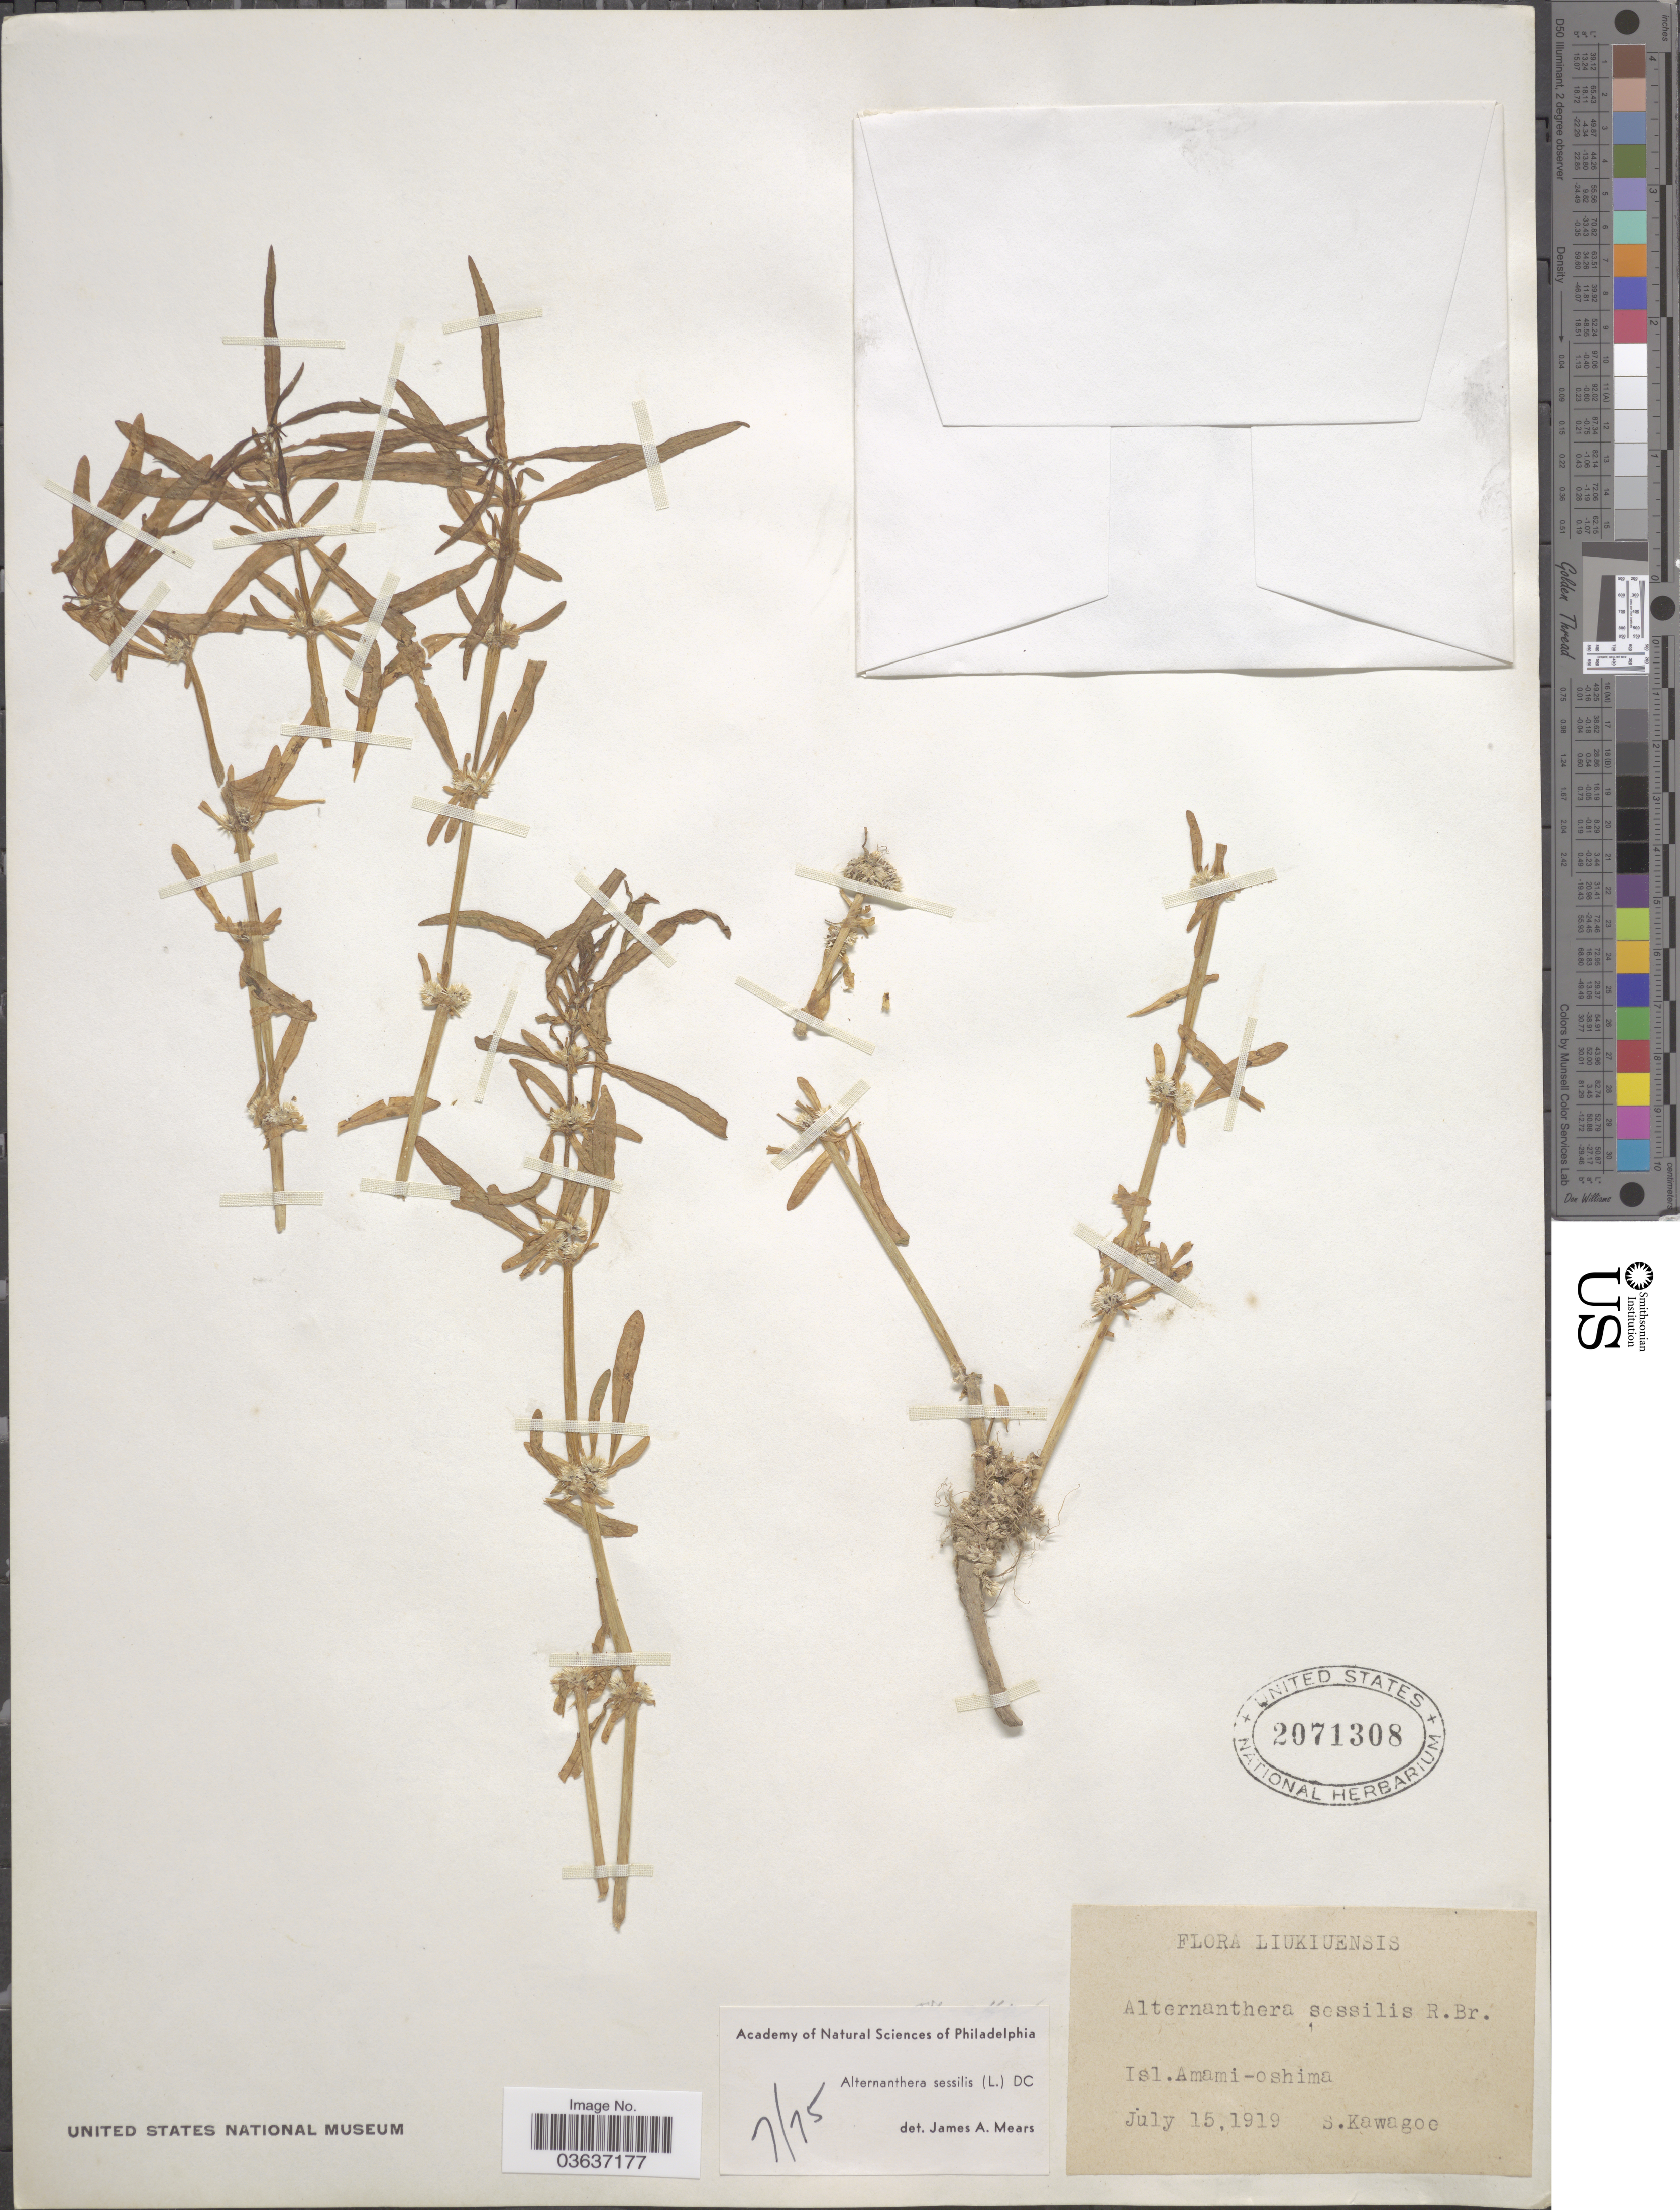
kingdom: Plantae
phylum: Tracheophyta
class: Magnoliopsida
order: Caryophyllales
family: Amaranthaceae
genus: Alternanthera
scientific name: Alternanthera sessilis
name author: (L.) DC.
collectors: S. Kawagoe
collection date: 1919-07-15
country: Japan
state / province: Okinawa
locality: Liukiuensis. Isl. Amami-oshima.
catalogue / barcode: US 2071308